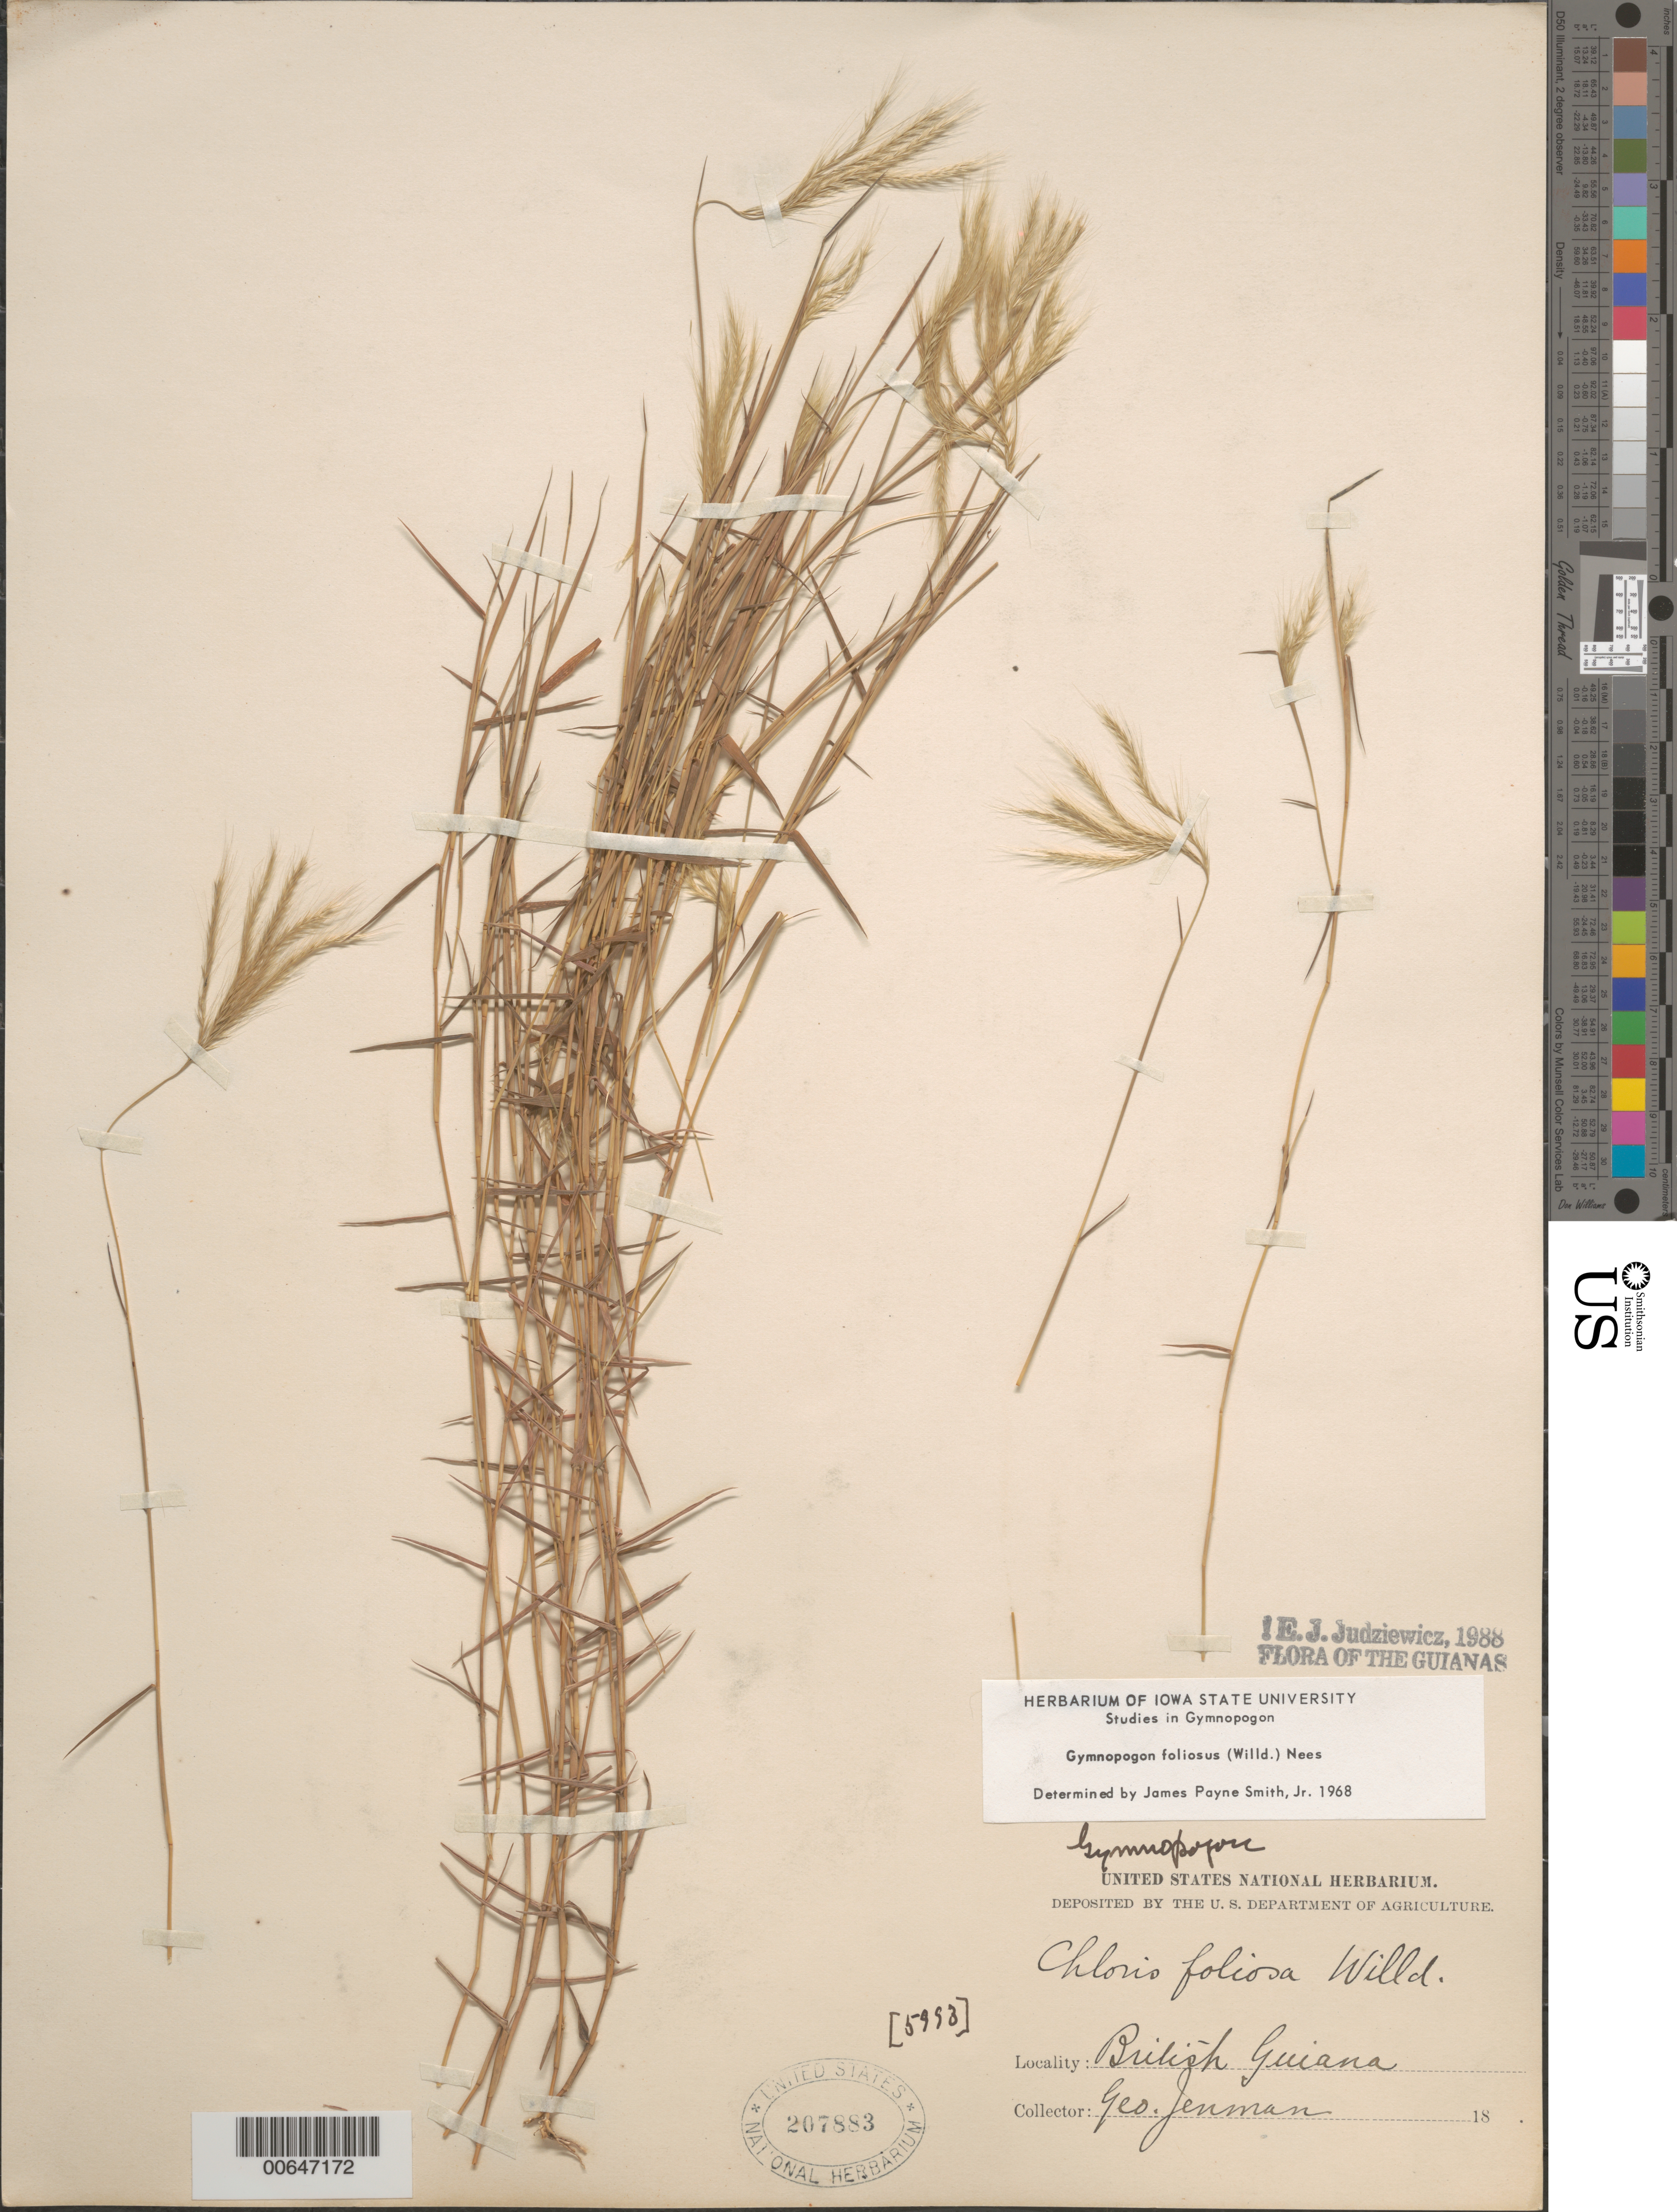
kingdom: Plantae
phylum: Tracheophyta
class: Liliopsida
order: Poales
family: Poaceae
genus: Gymnopogon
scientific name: Gymnopogon foliosus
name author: (Willd.) Nees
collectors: G. S. Jenman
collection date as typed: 18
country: Guyana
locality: British Guiana.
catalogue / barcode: US 207883